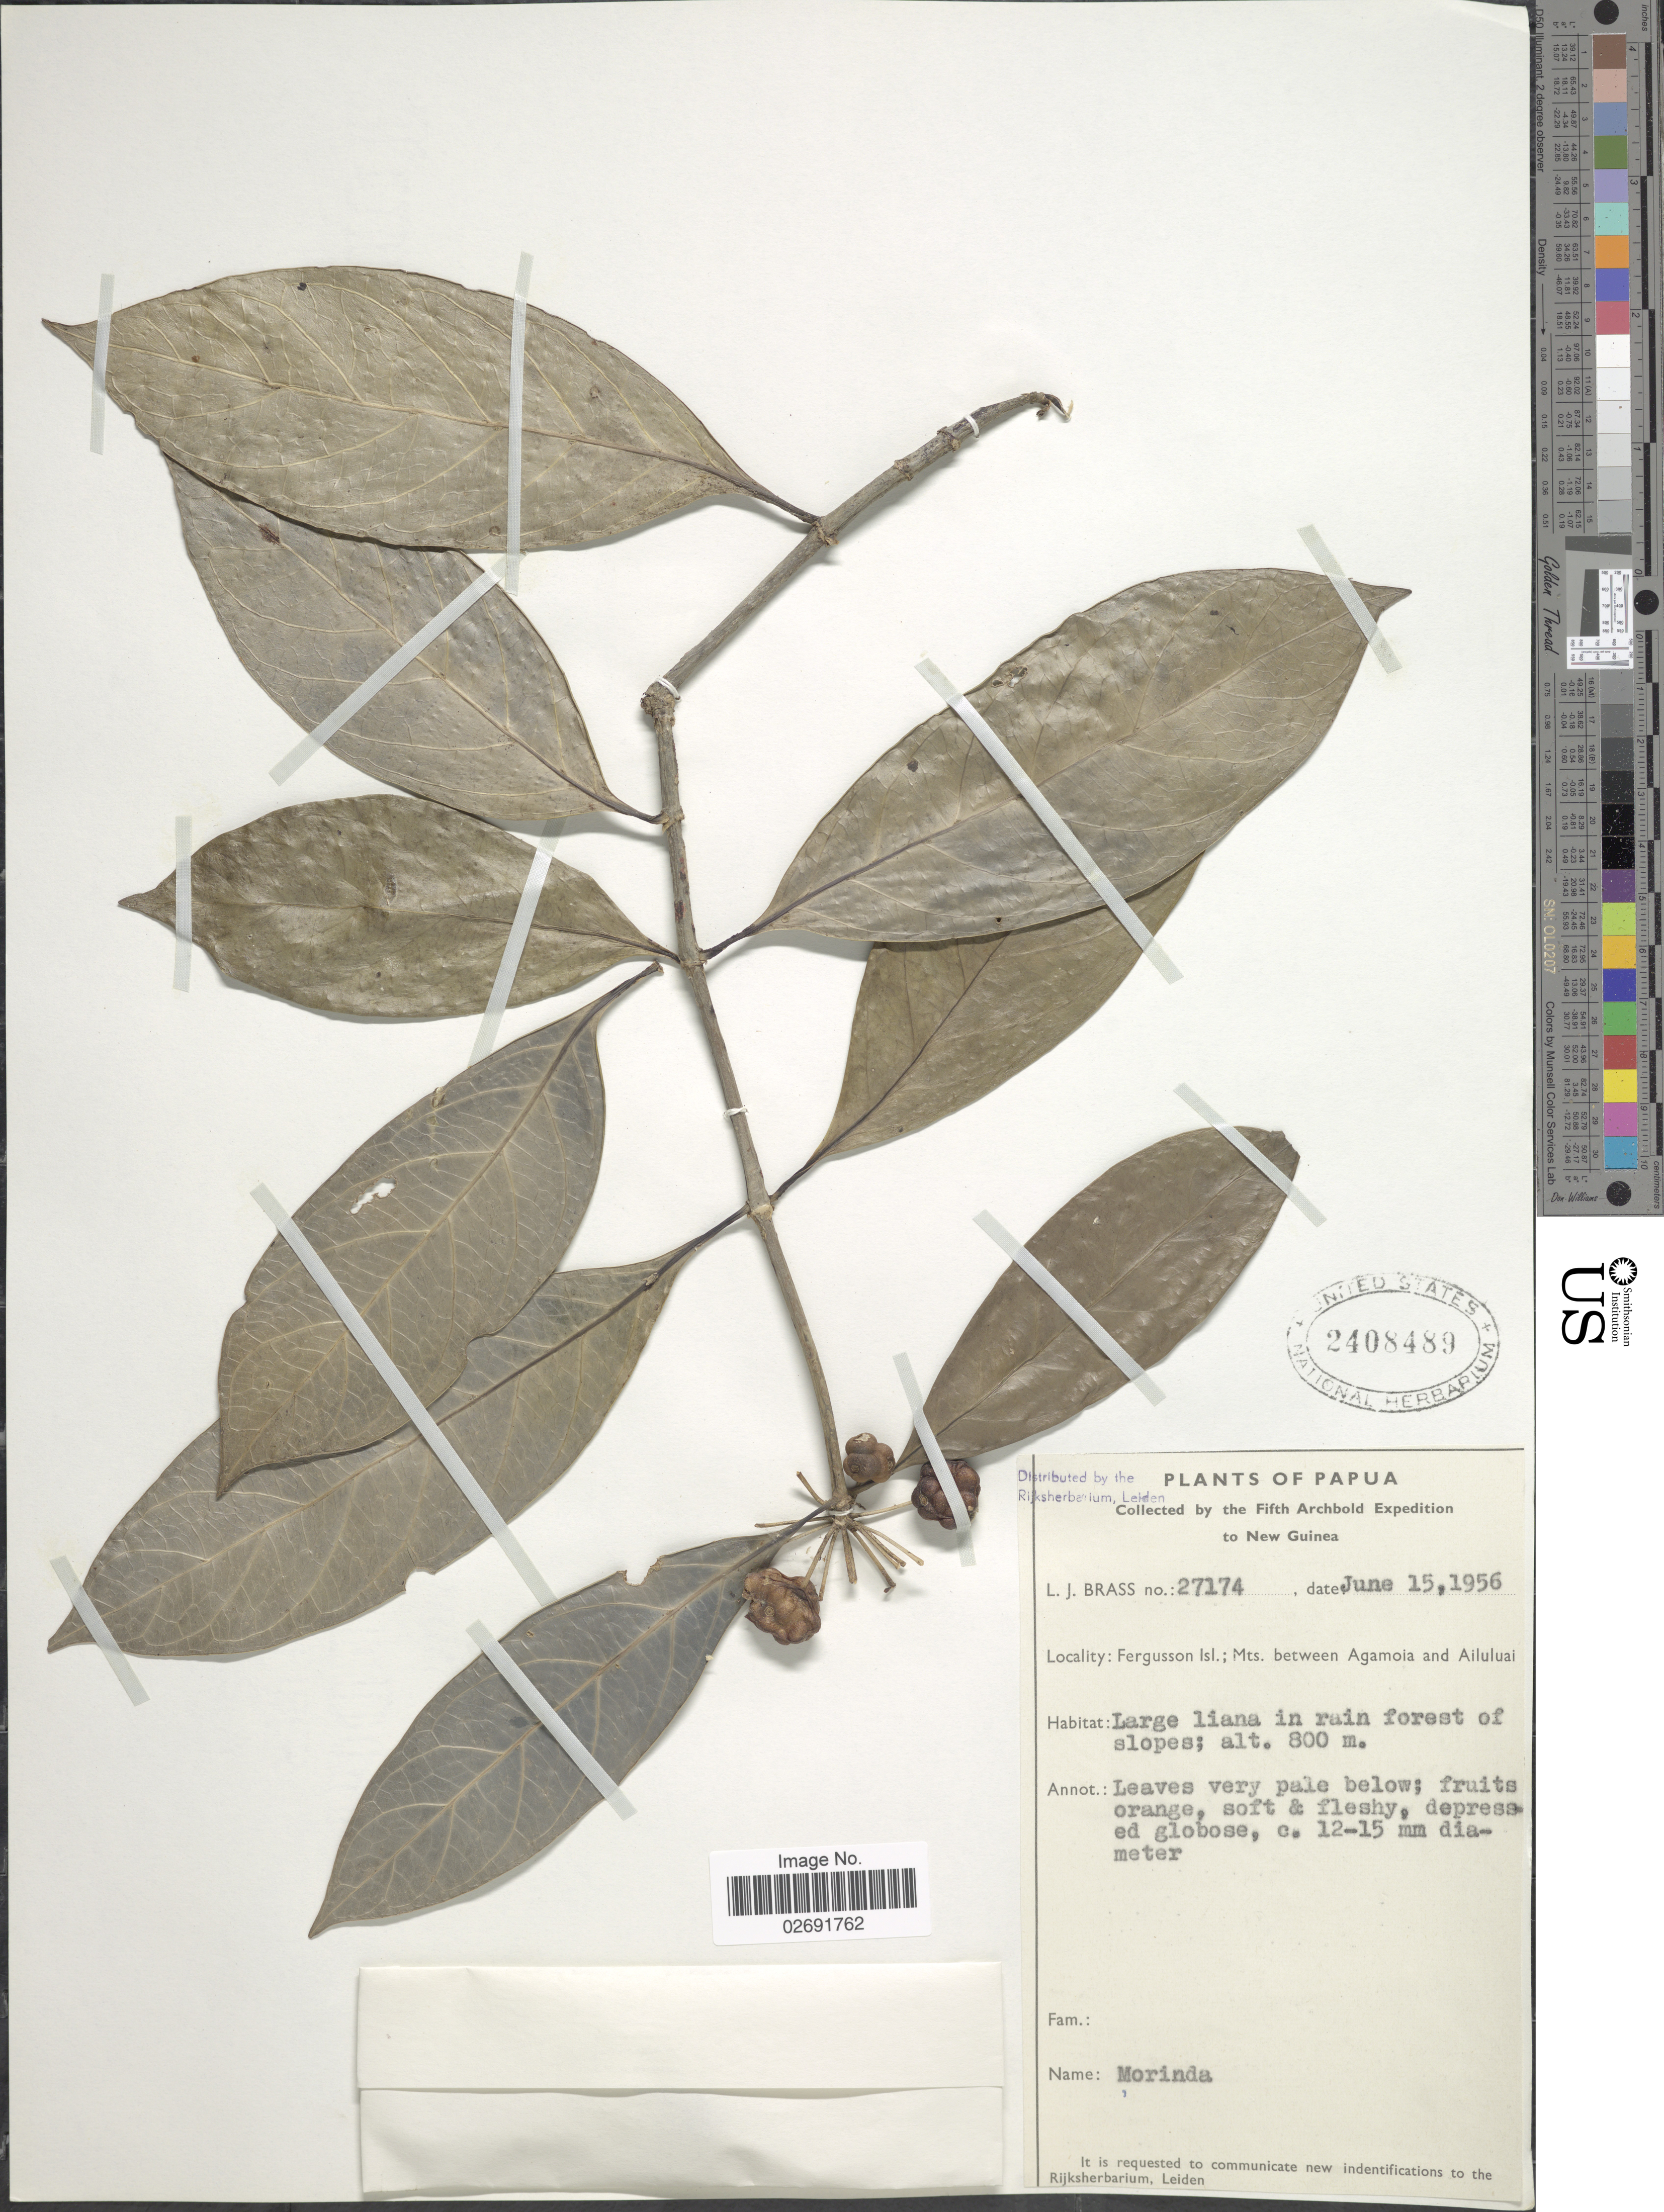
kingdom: Plantae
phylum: Tracheophyta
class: Magnoliopsida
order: Gentianales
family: Rubiaceae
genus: Gynochthodes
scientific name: Gynochthodes sp.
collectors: L. J. Brass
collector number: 27174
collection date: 1956-06-15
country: Papua New Guinea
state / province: Milne Bay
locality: Papua. New Guinea. Fergusson Isl.; Mts. between Agamoia and Ailuluai.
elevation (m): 800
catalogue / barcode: US 2408489